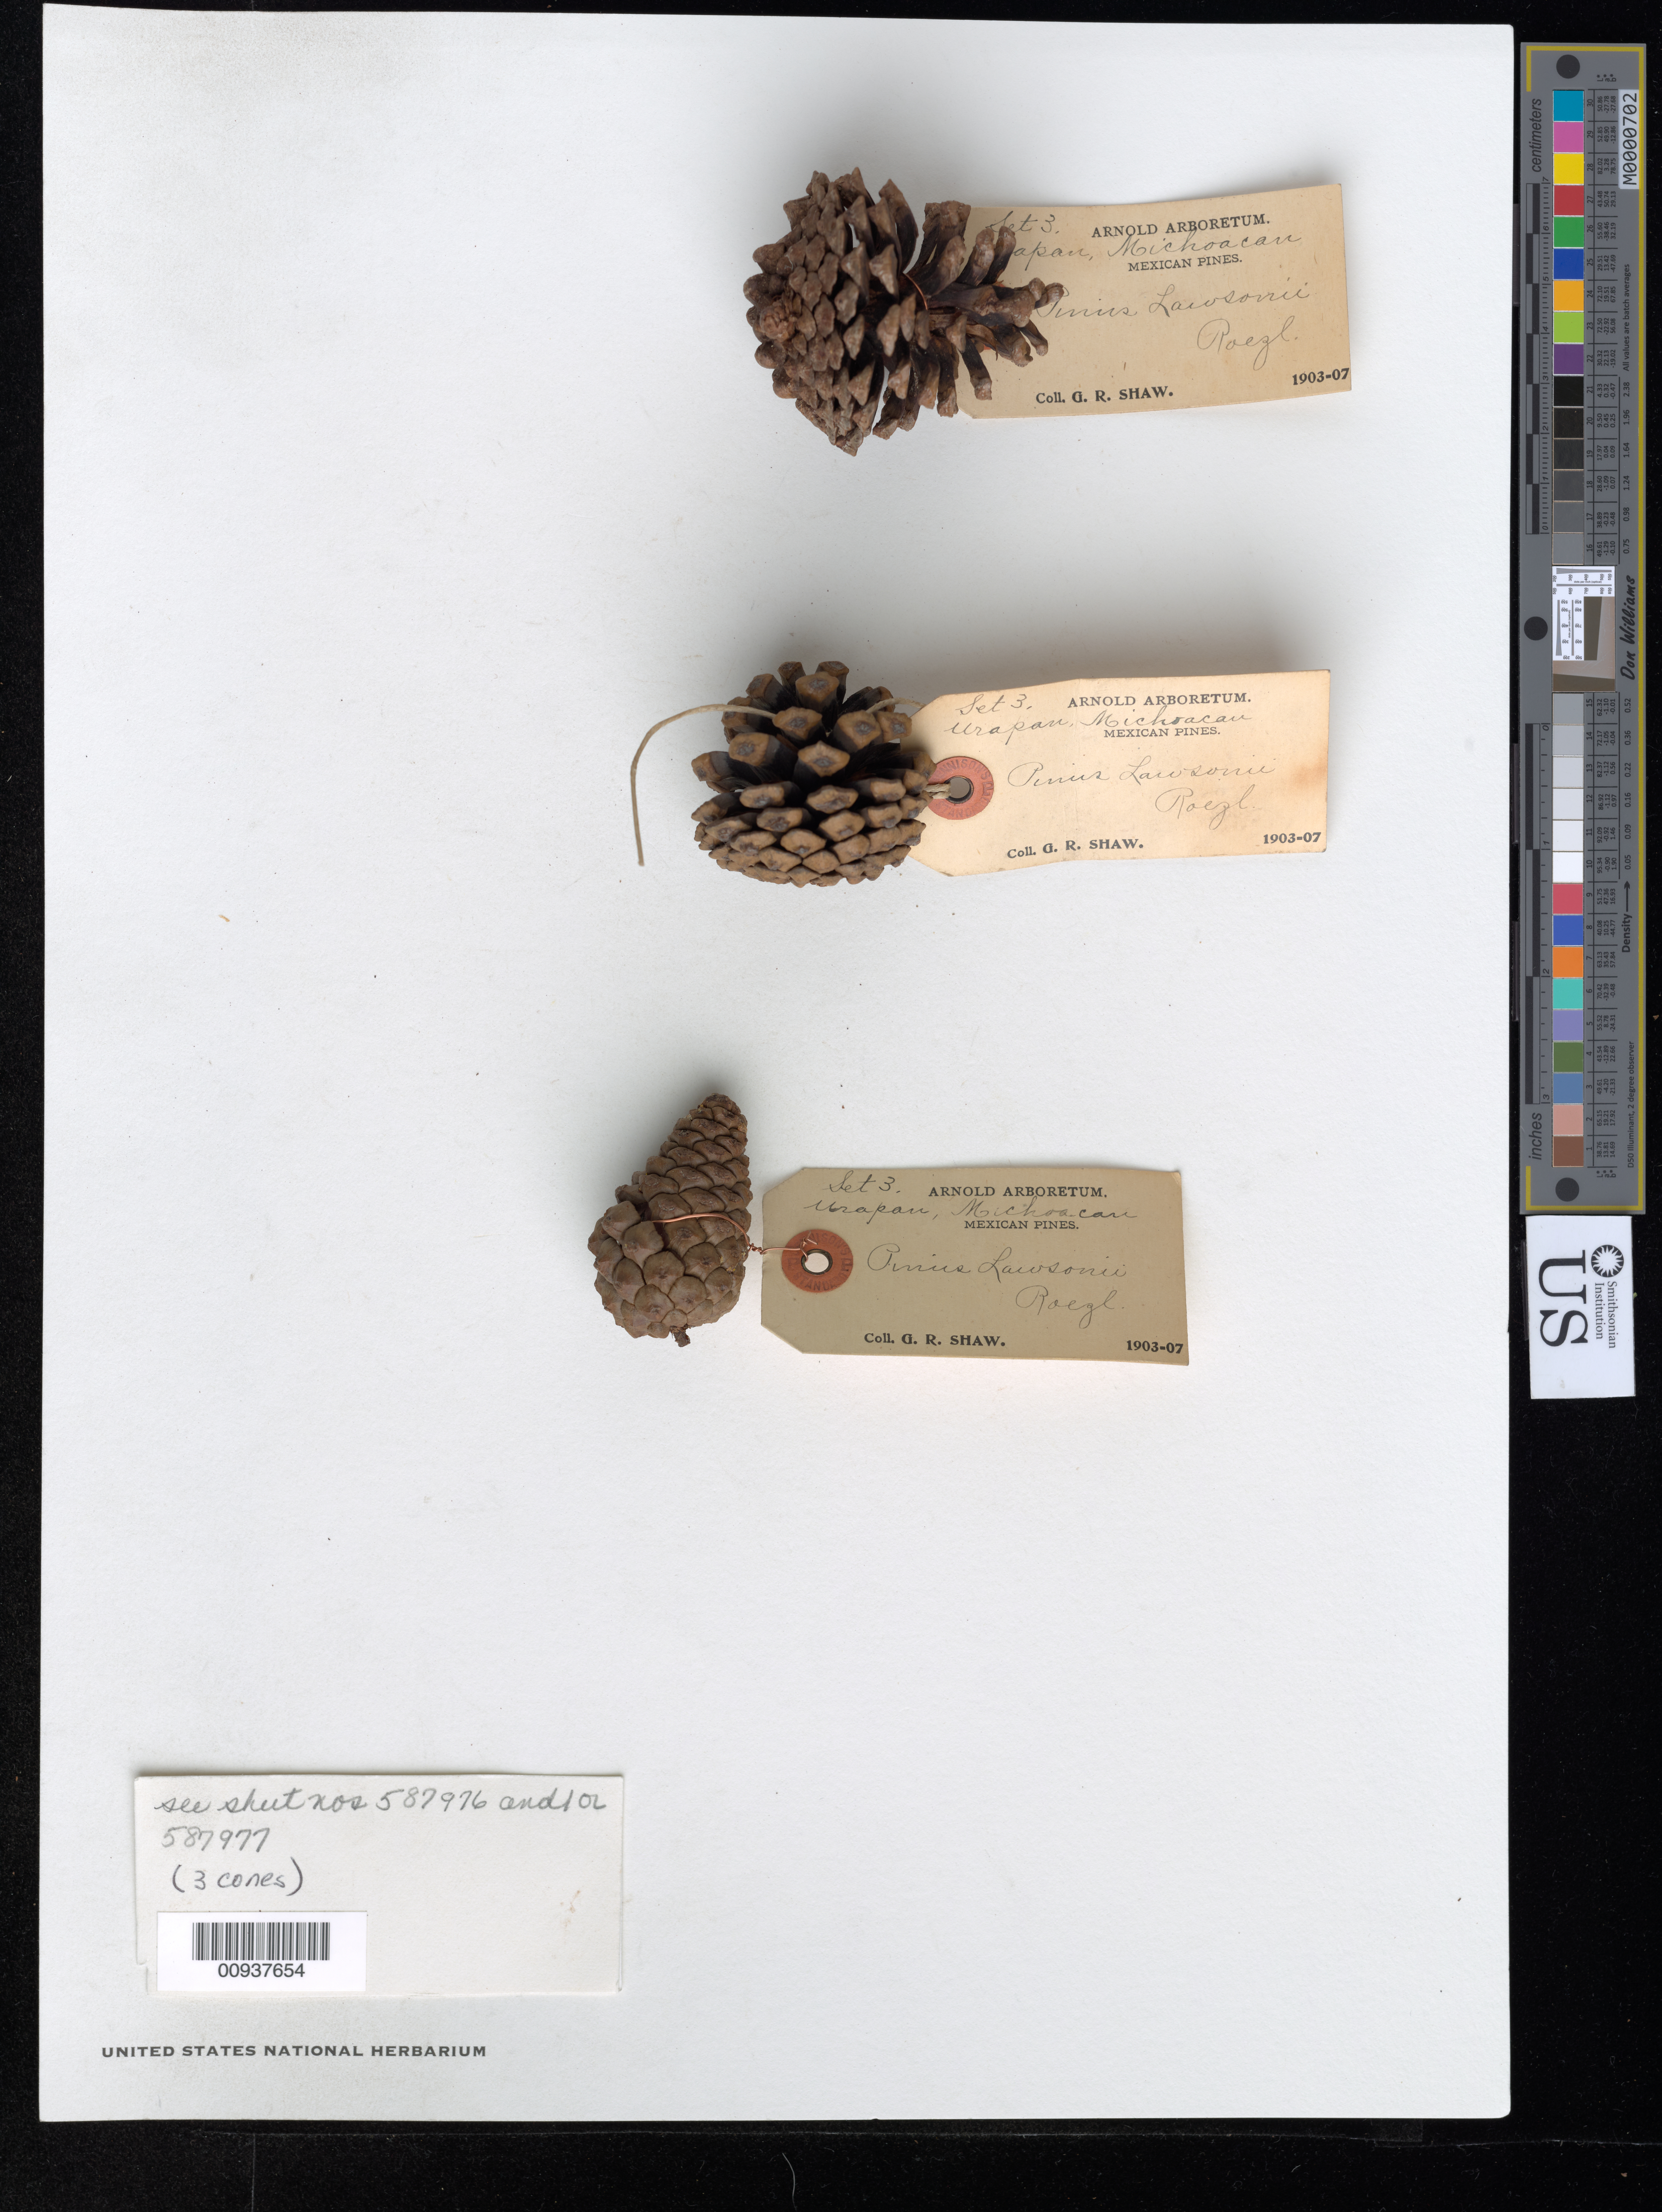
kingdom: Plantae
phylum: Tracheophyta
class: Pinopsida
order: Pinales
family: Pinaceae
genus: Pinus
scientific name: Pinus lawsonii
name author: Roezl ex Gordon & Glend.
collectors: G. R. Shaw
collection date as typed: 1903 to -- --- 1907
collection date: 1903/1907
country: Mexico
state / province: Michoacán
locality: Uruapan.